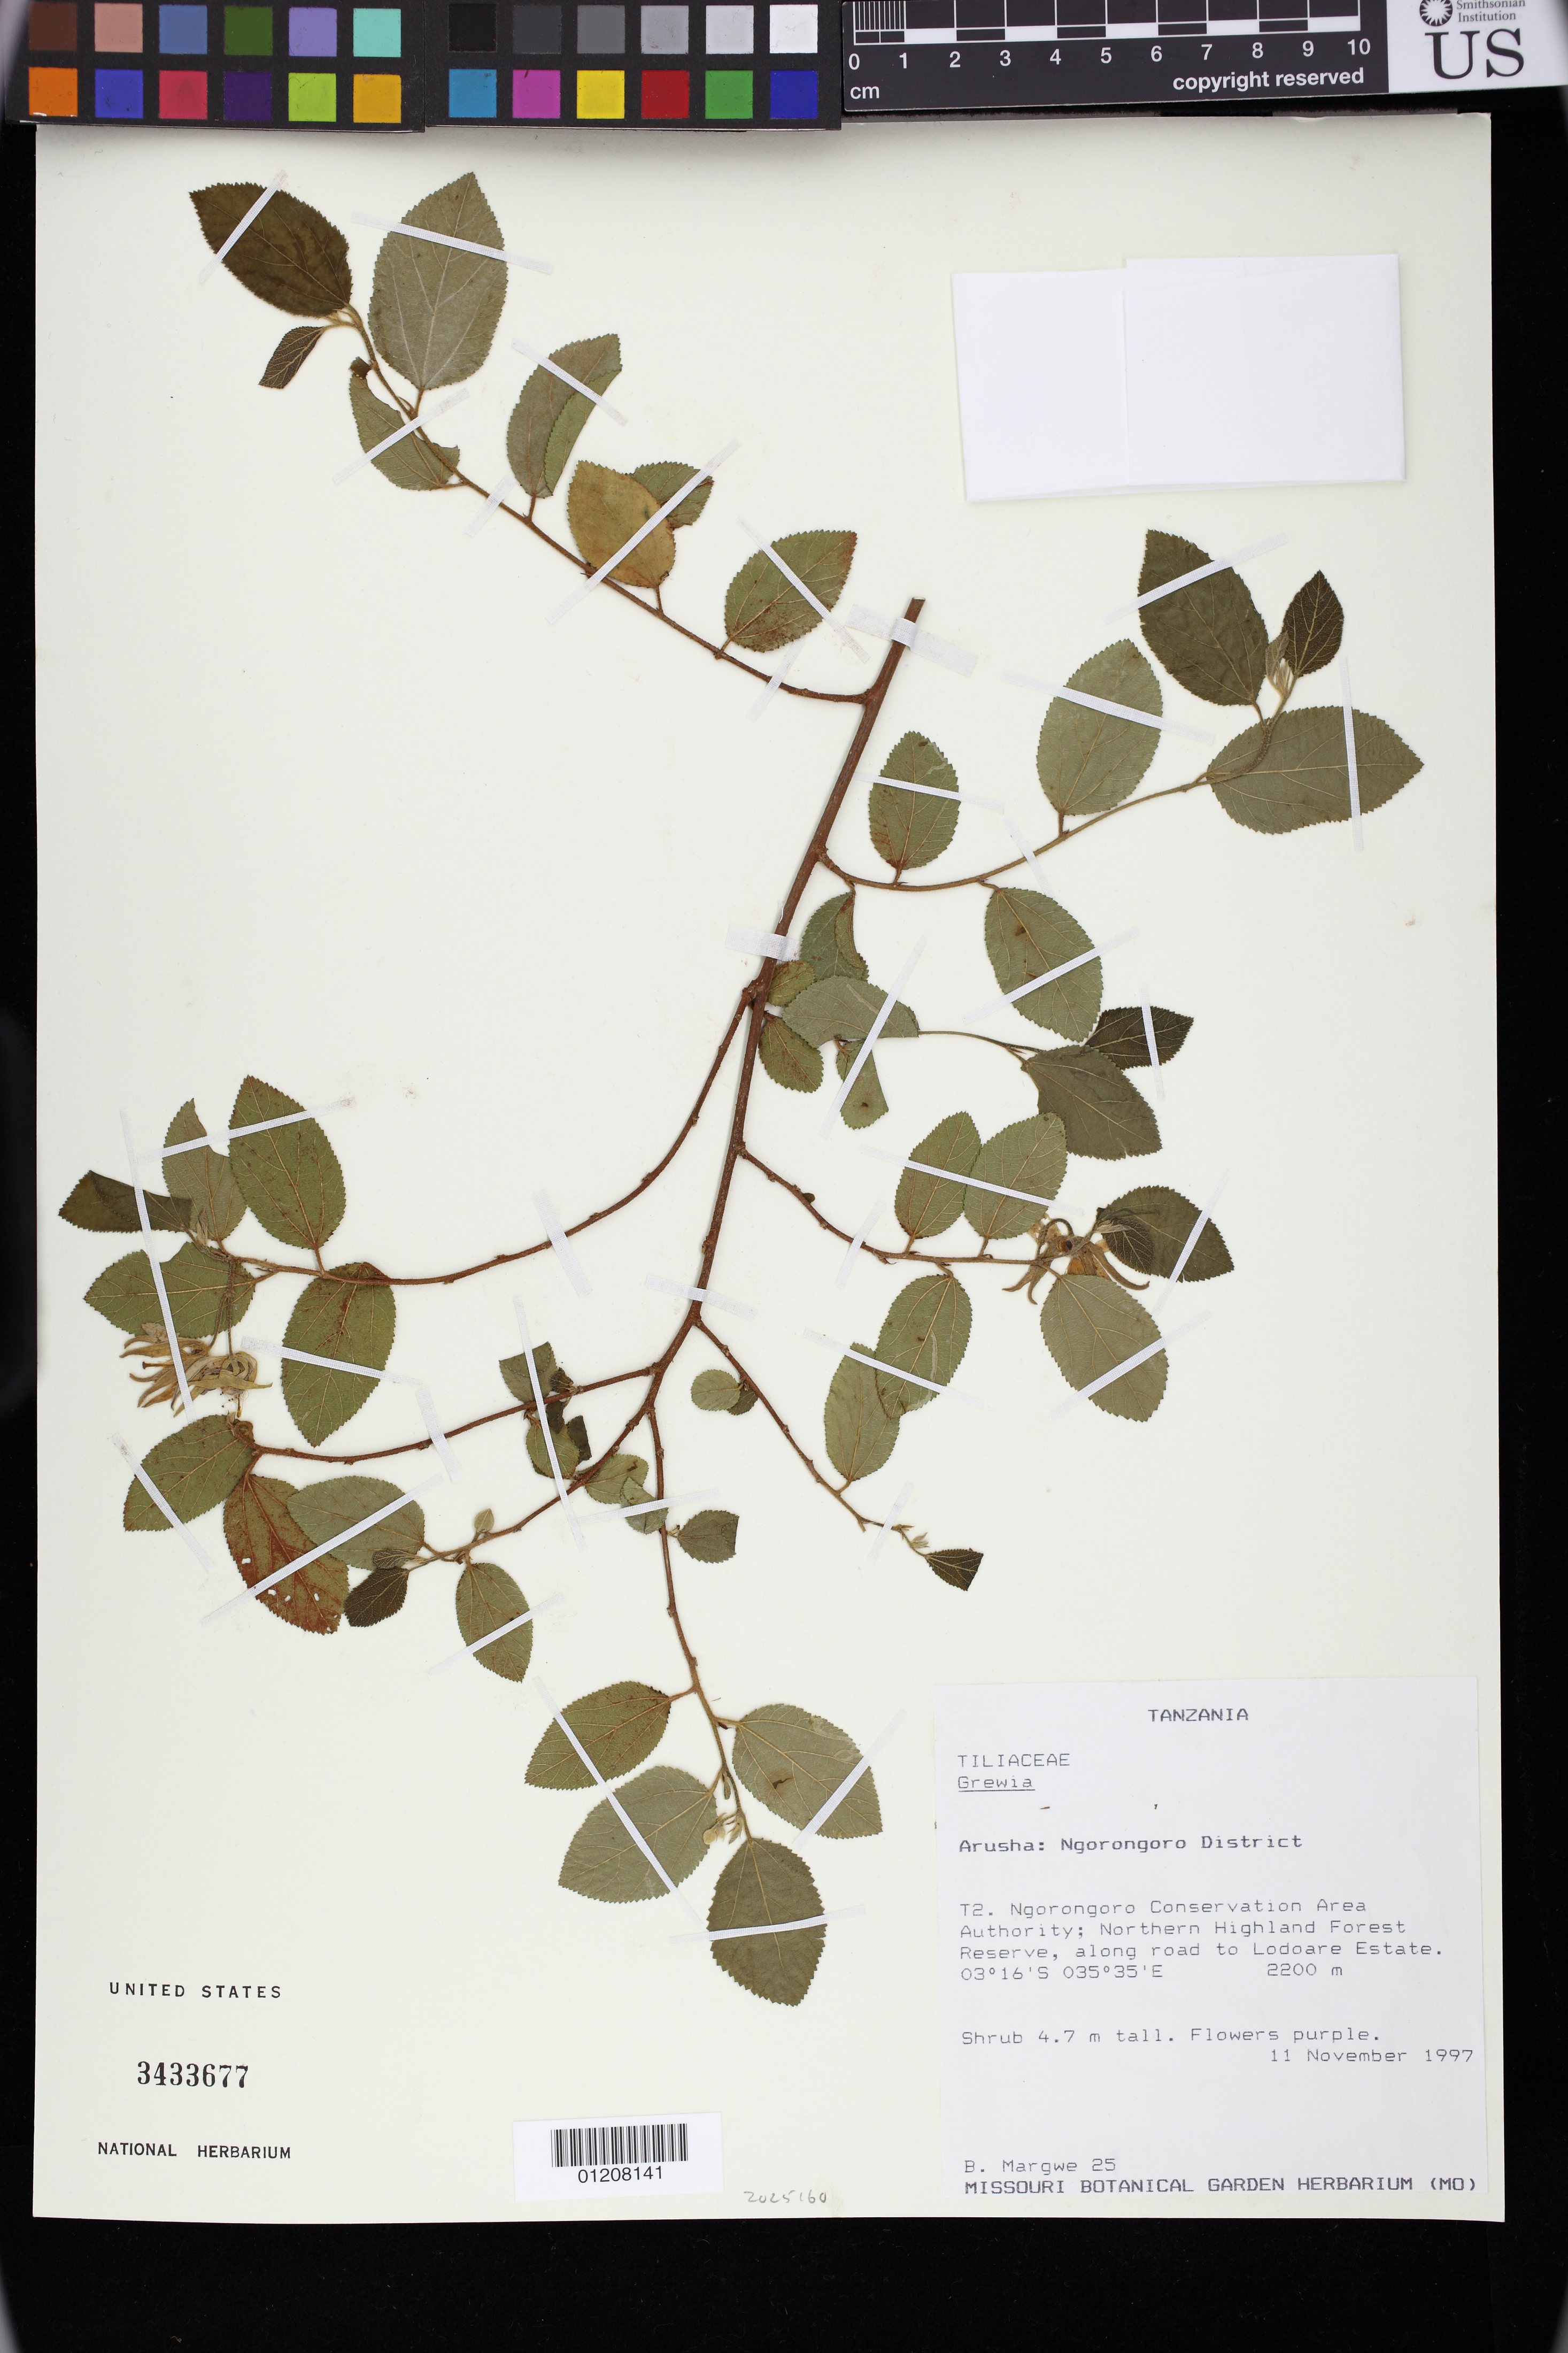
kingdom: Plantae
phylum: Tracheophyta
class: Magnoliopsida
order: Malvales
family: Malvaceae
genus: Grewia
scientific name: Grewia sp.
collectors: B. Margwe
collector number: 25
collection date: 1997-11-11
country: Tanzania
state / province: Arusha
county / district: Ngorongoro District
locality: T2. Ngorongoro Conservation Area Authority; Northern Highland Forest Reserve, along road to Lodoare Estate.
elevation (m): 2200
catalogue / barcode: US 3433677